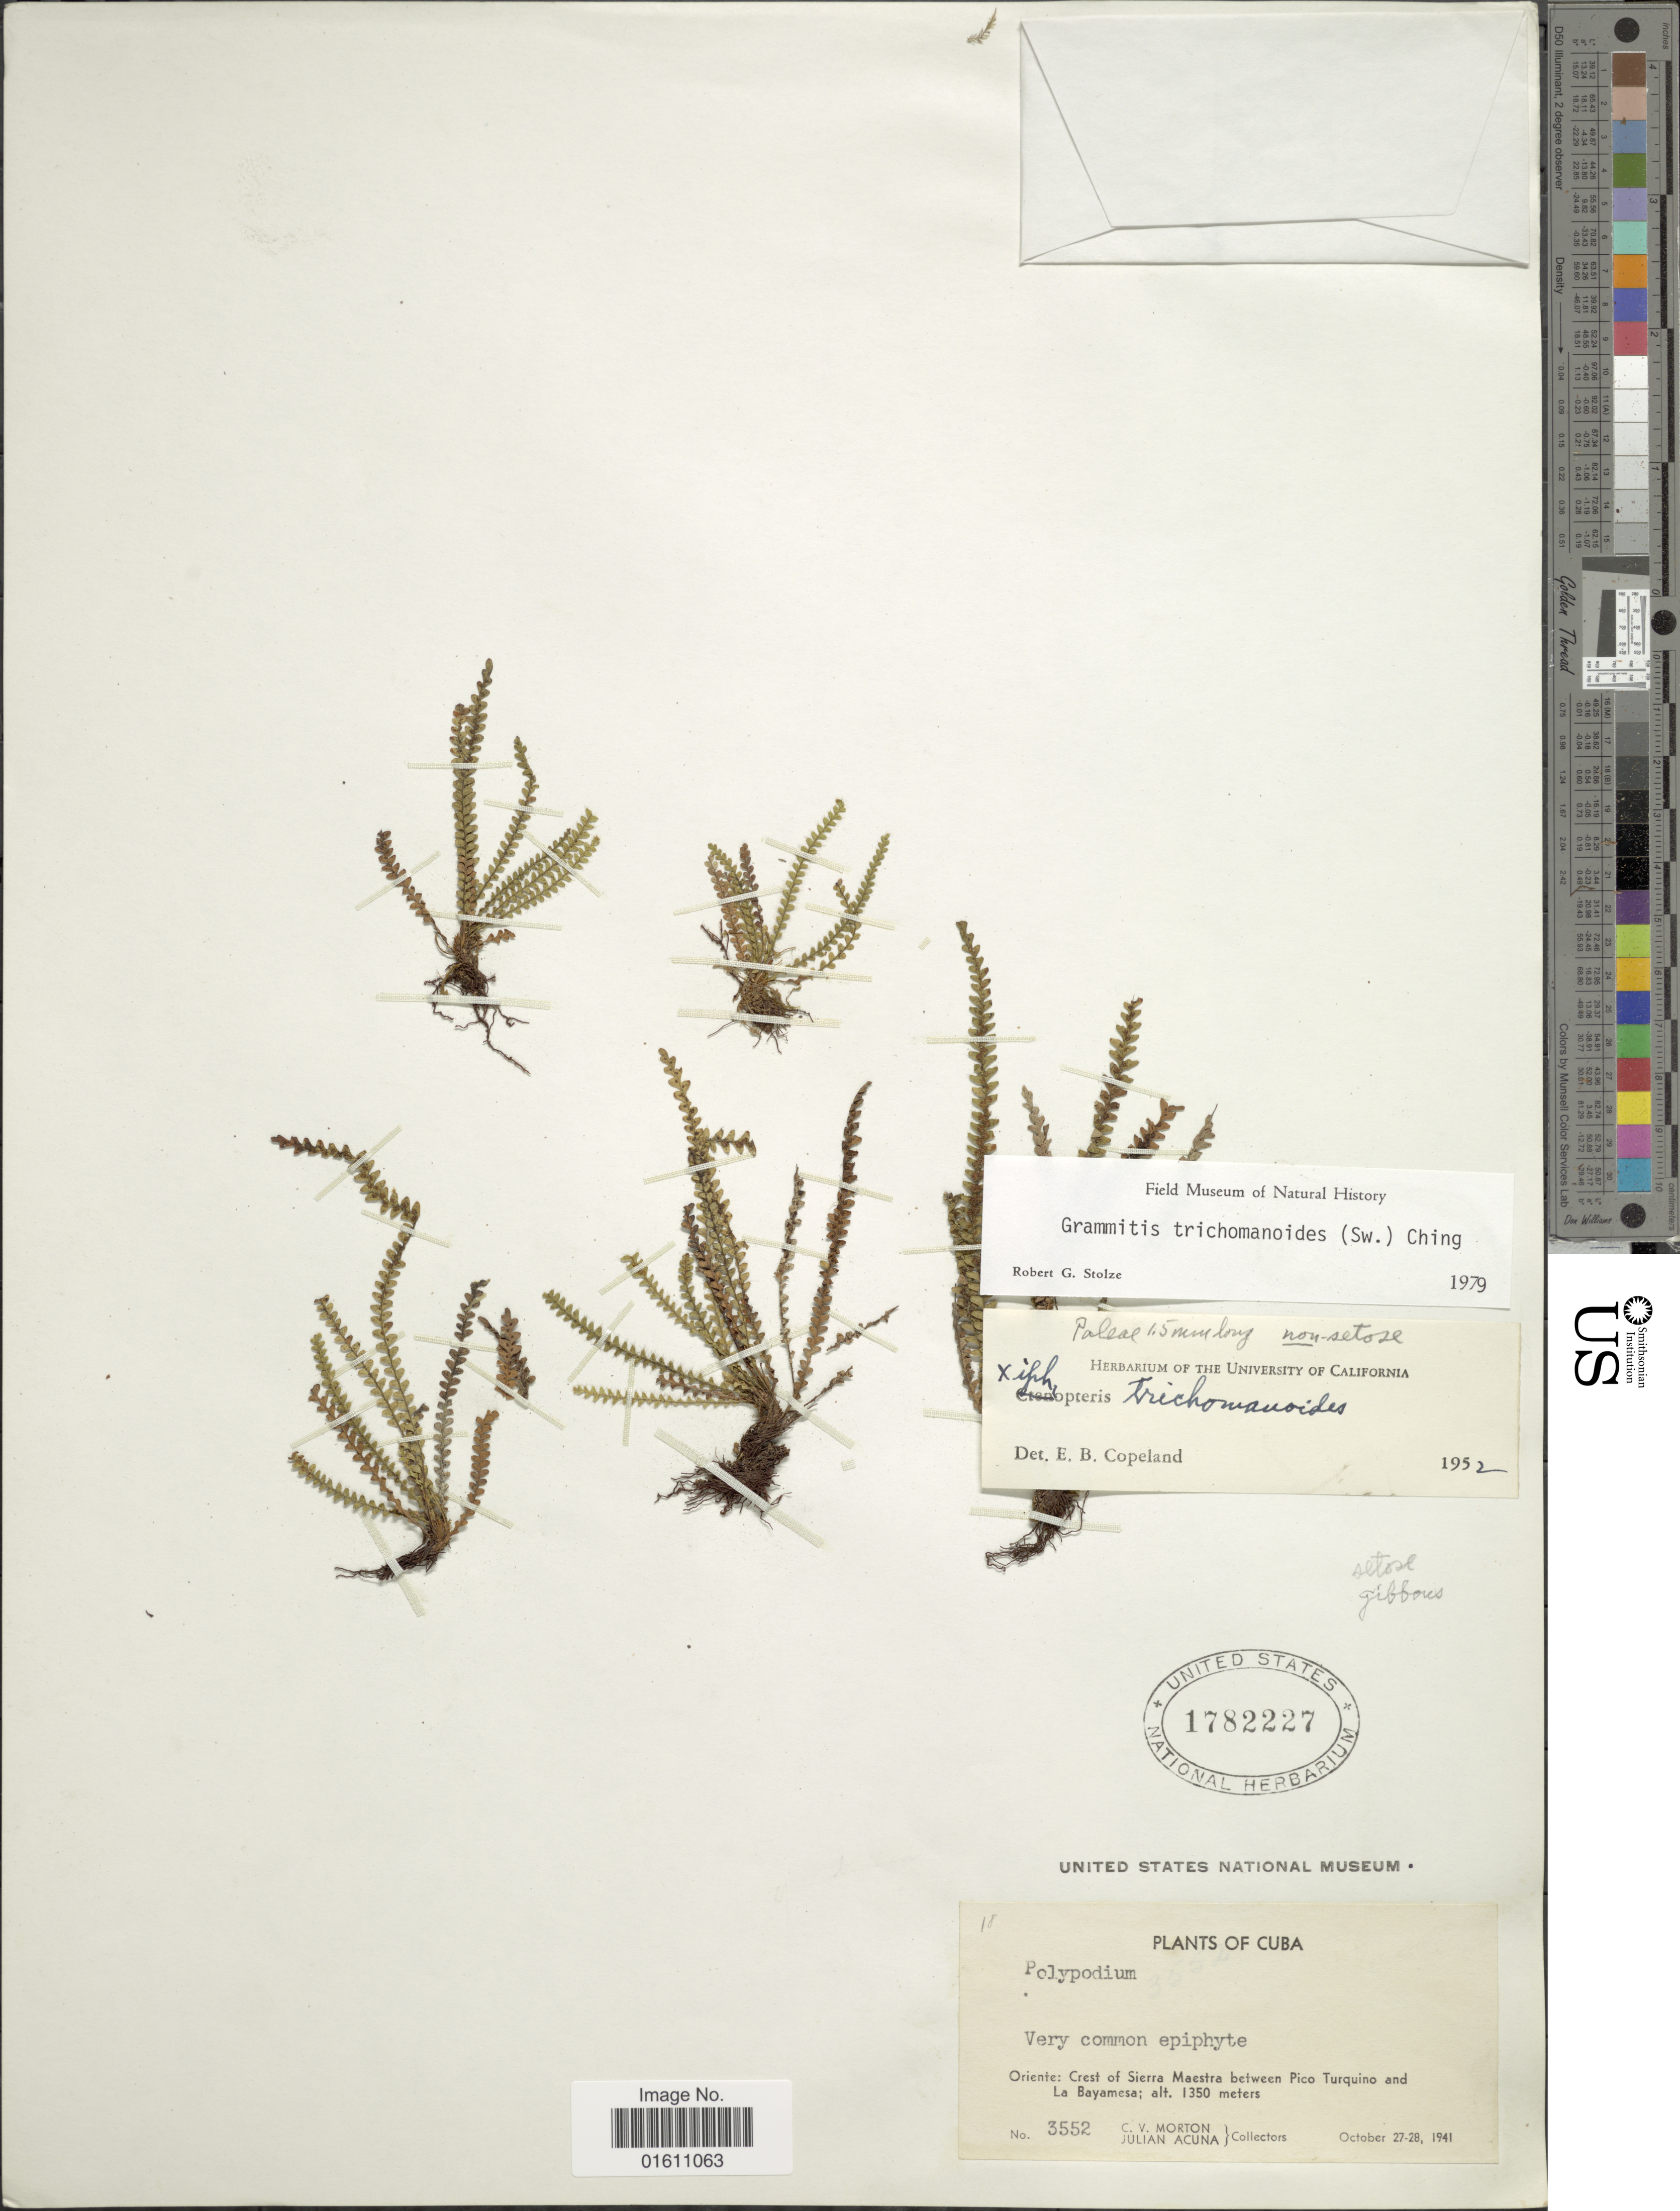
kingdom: Plantae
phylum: Tracheophyta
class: Polypodiopsida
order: Polypodiales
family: Polypodiaceae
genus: Moranopteris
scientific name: Moranopteris trichomanoides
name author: (Sw.) R. Y. Hirai & J. Prado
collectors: C. V. Morton & J. B. Acuña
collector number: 3552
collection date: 1941-10-27/1941-10-28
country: Cuba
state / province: Oriente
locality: Oriente: Crest of Sierra Maestra between Pico Turquino and La Bayamesa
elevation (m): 1350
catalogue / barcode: US 1782227